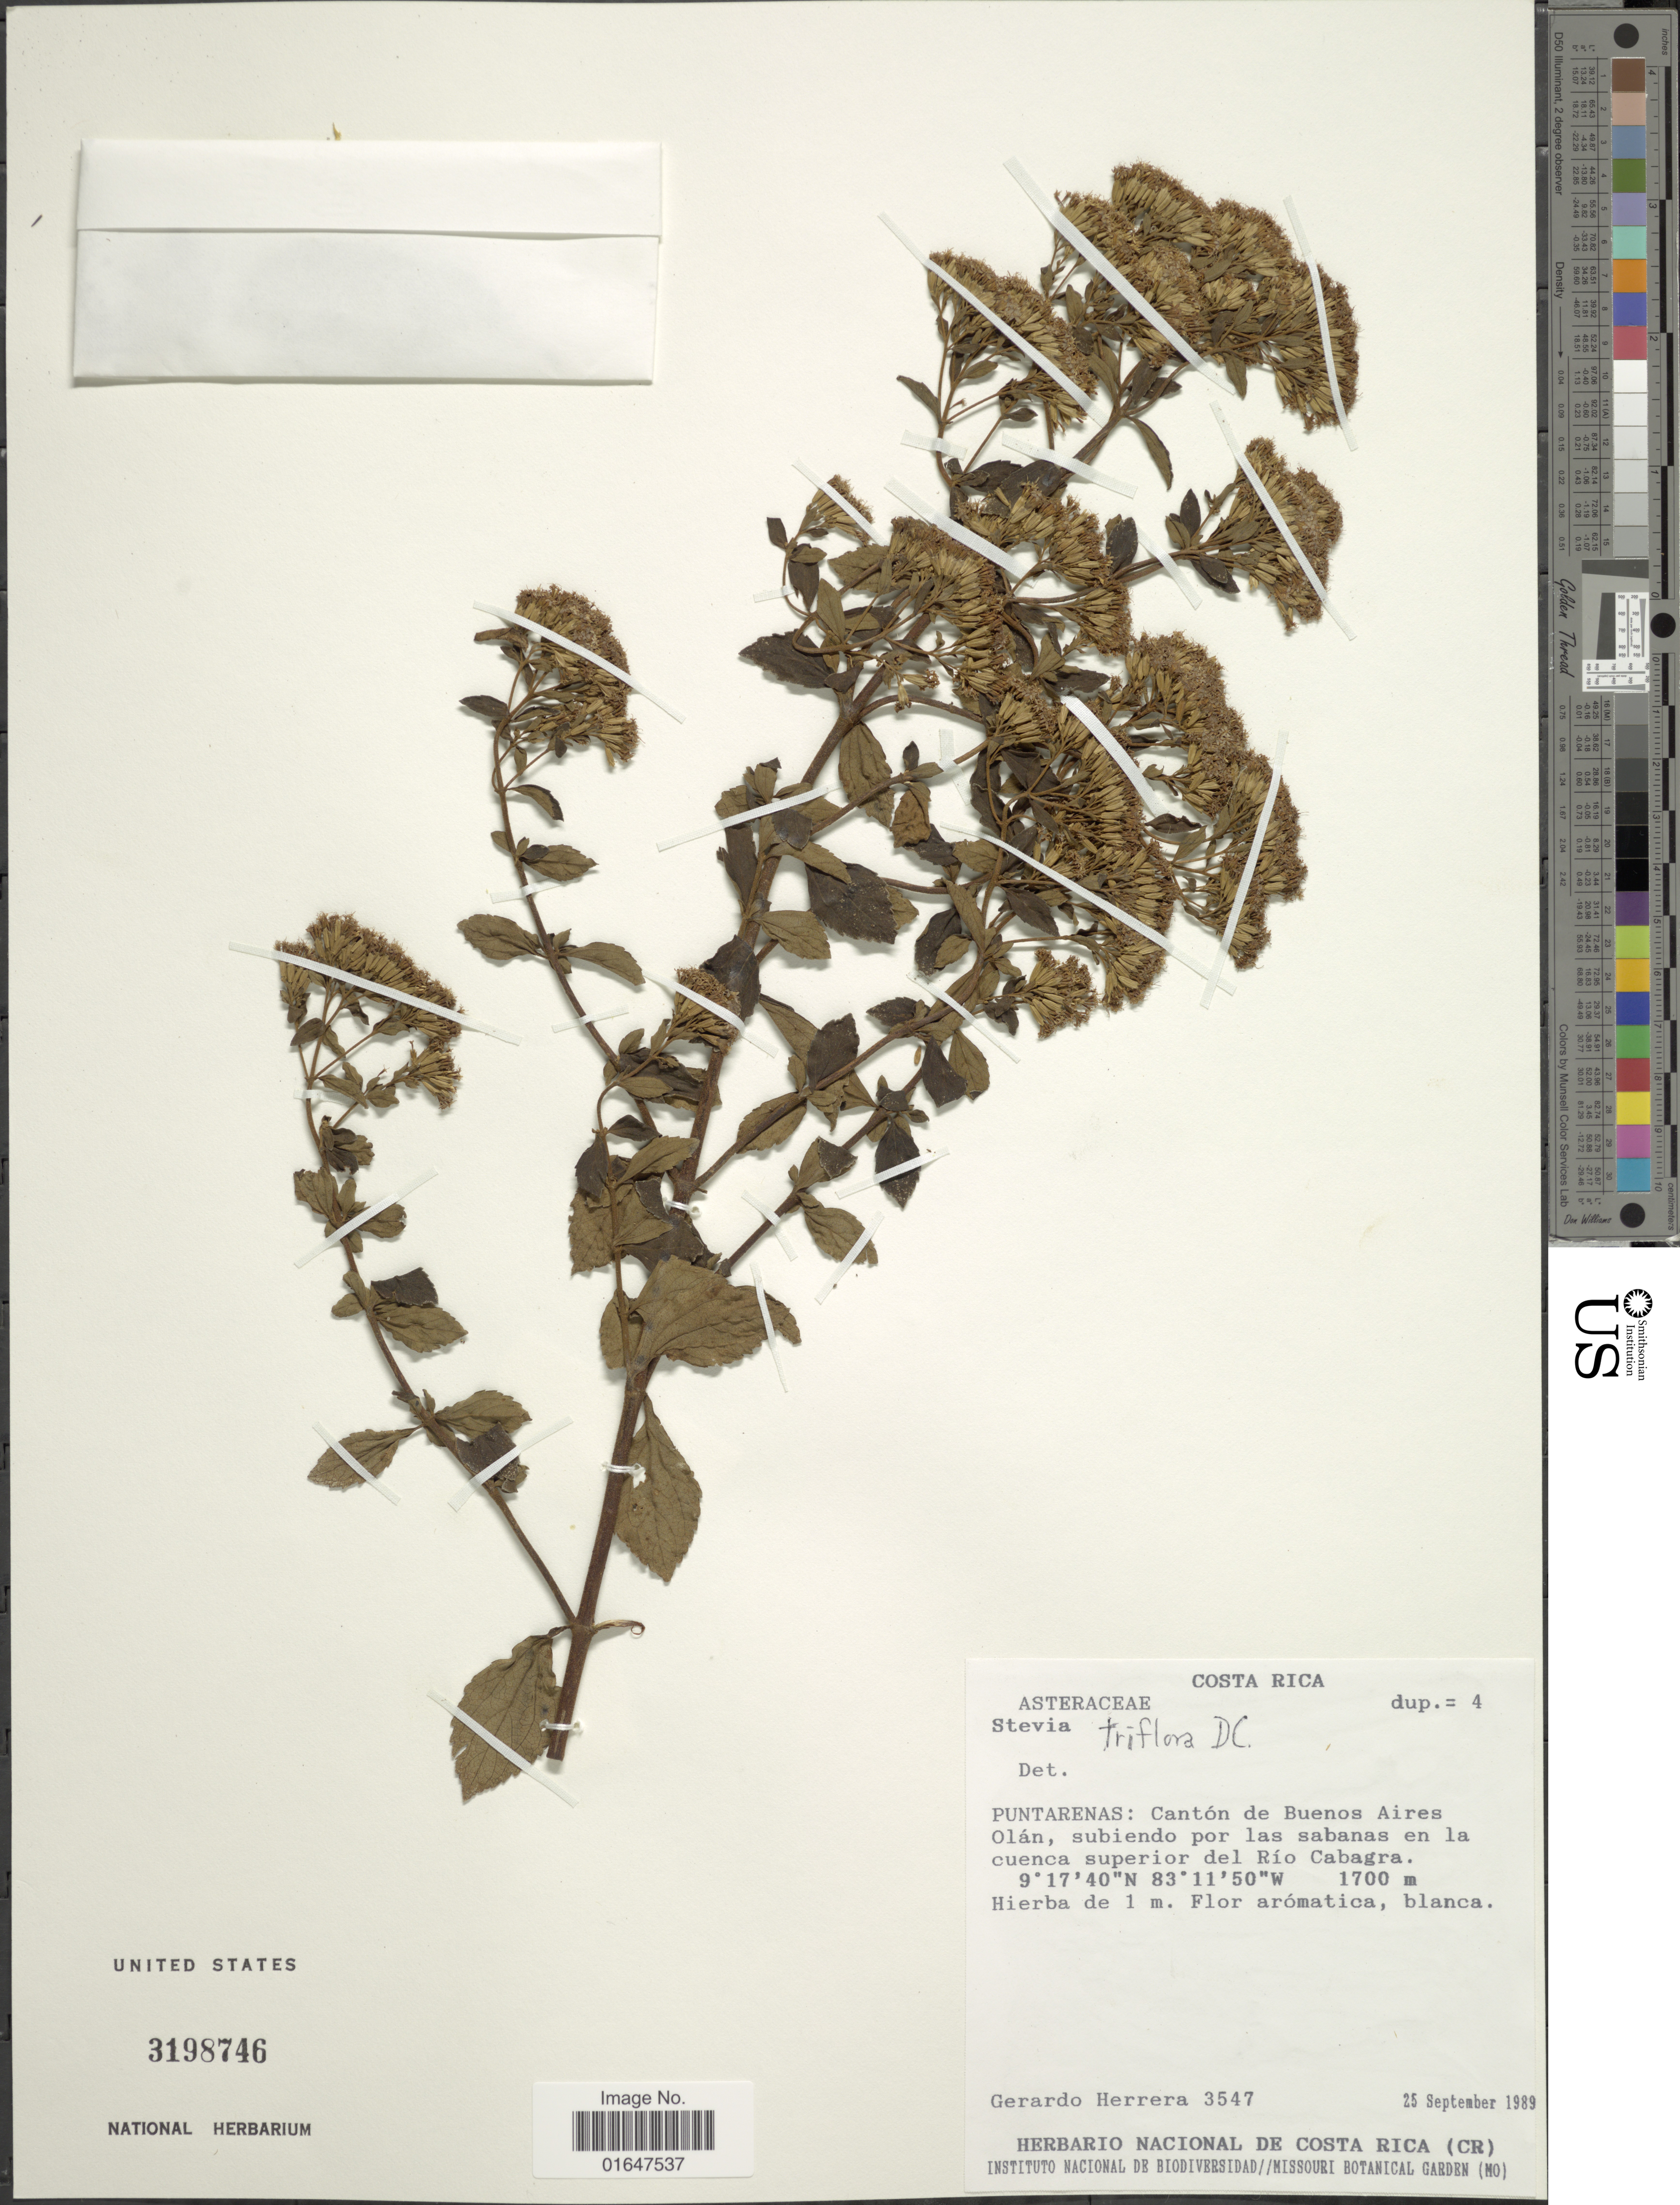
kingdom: Plantae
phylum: Tracheophyta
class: Magnoliopsida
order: Asterales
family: Asteraceae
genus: Stevia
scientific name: Stevia triflora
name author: DC.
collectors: G. Herrera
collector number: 3547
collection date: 1989-09-25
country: Costa Rica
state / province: Puntarenas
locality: Canton de Buenos Aires Olan, en la cuenca superior del Rio Cabagra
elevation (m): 1700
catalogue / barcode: US 3198746